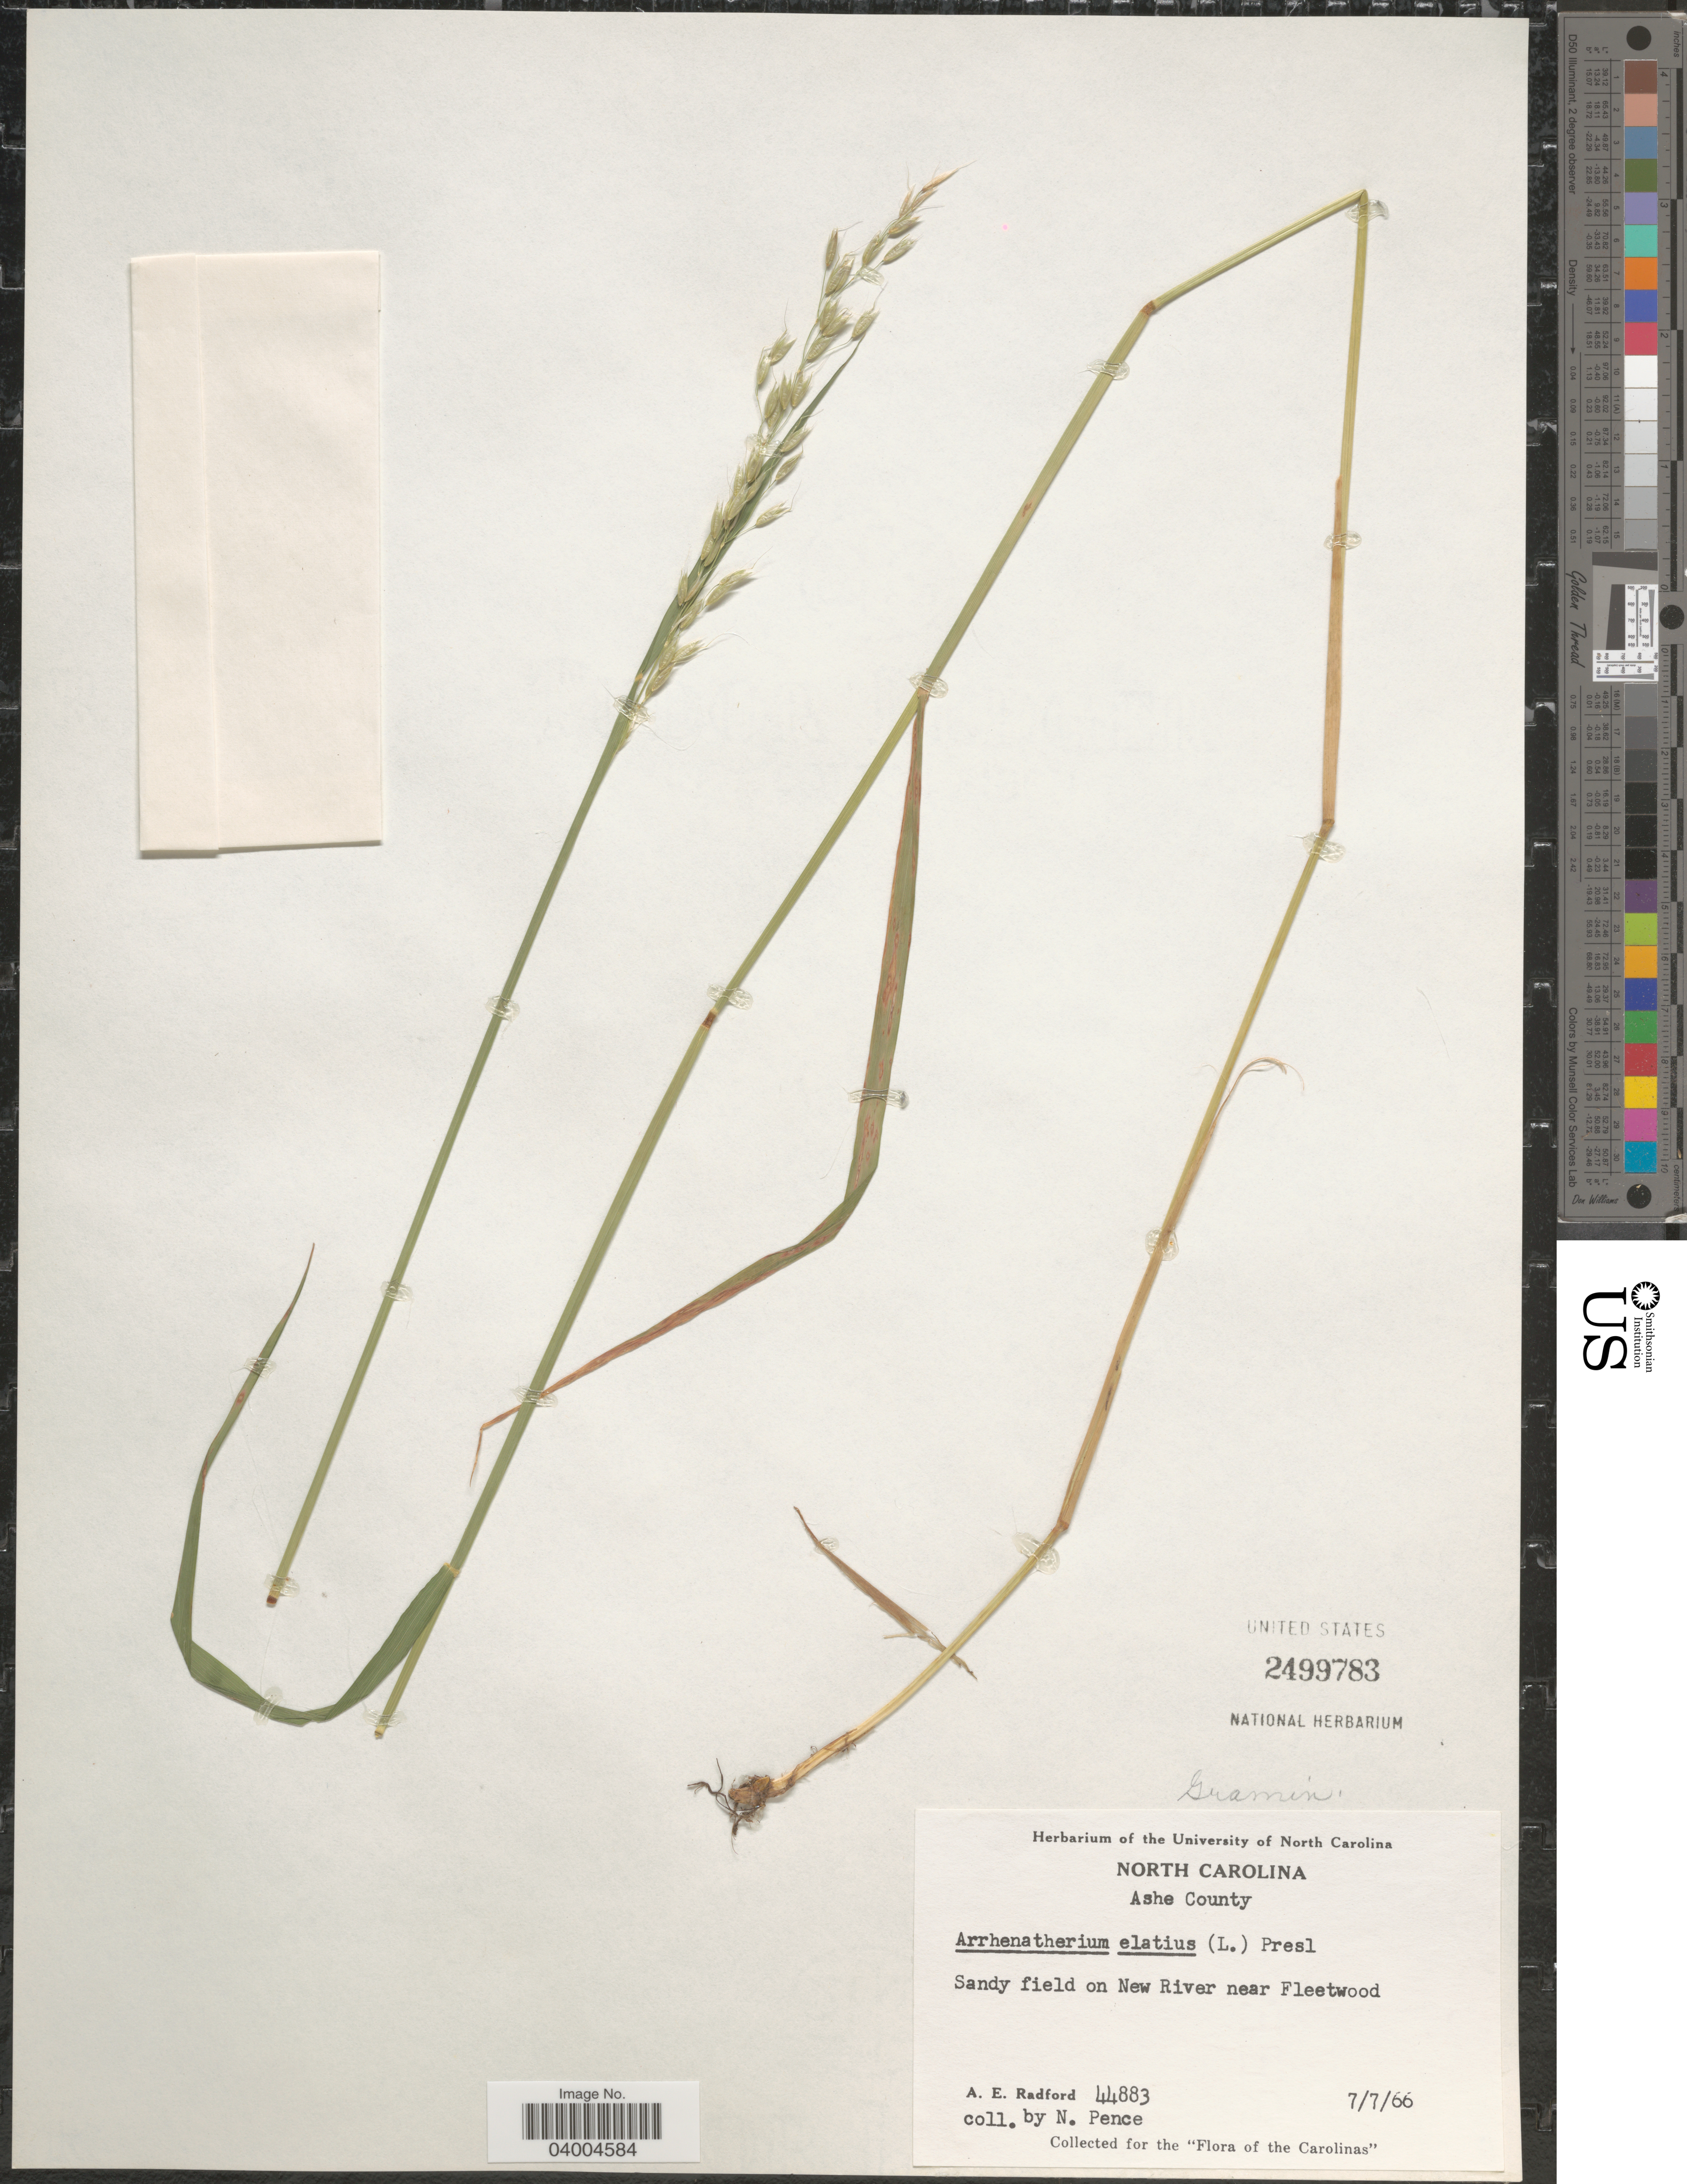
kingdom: Plantae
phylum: Tracheophyta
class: Liliopsida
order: Poales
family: Poaceae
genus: Arrhenatherum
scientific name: Arrhenatherum elatius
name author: (L.) J. Presl & C. Presl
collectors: N. Pence & A. E. Radford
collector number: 44883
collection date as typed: Transcribed d/m/y: 7/7/66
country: United States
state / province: North Carolina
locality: Ashe County. On New River near Fleetwood.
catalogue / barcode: US 2499783